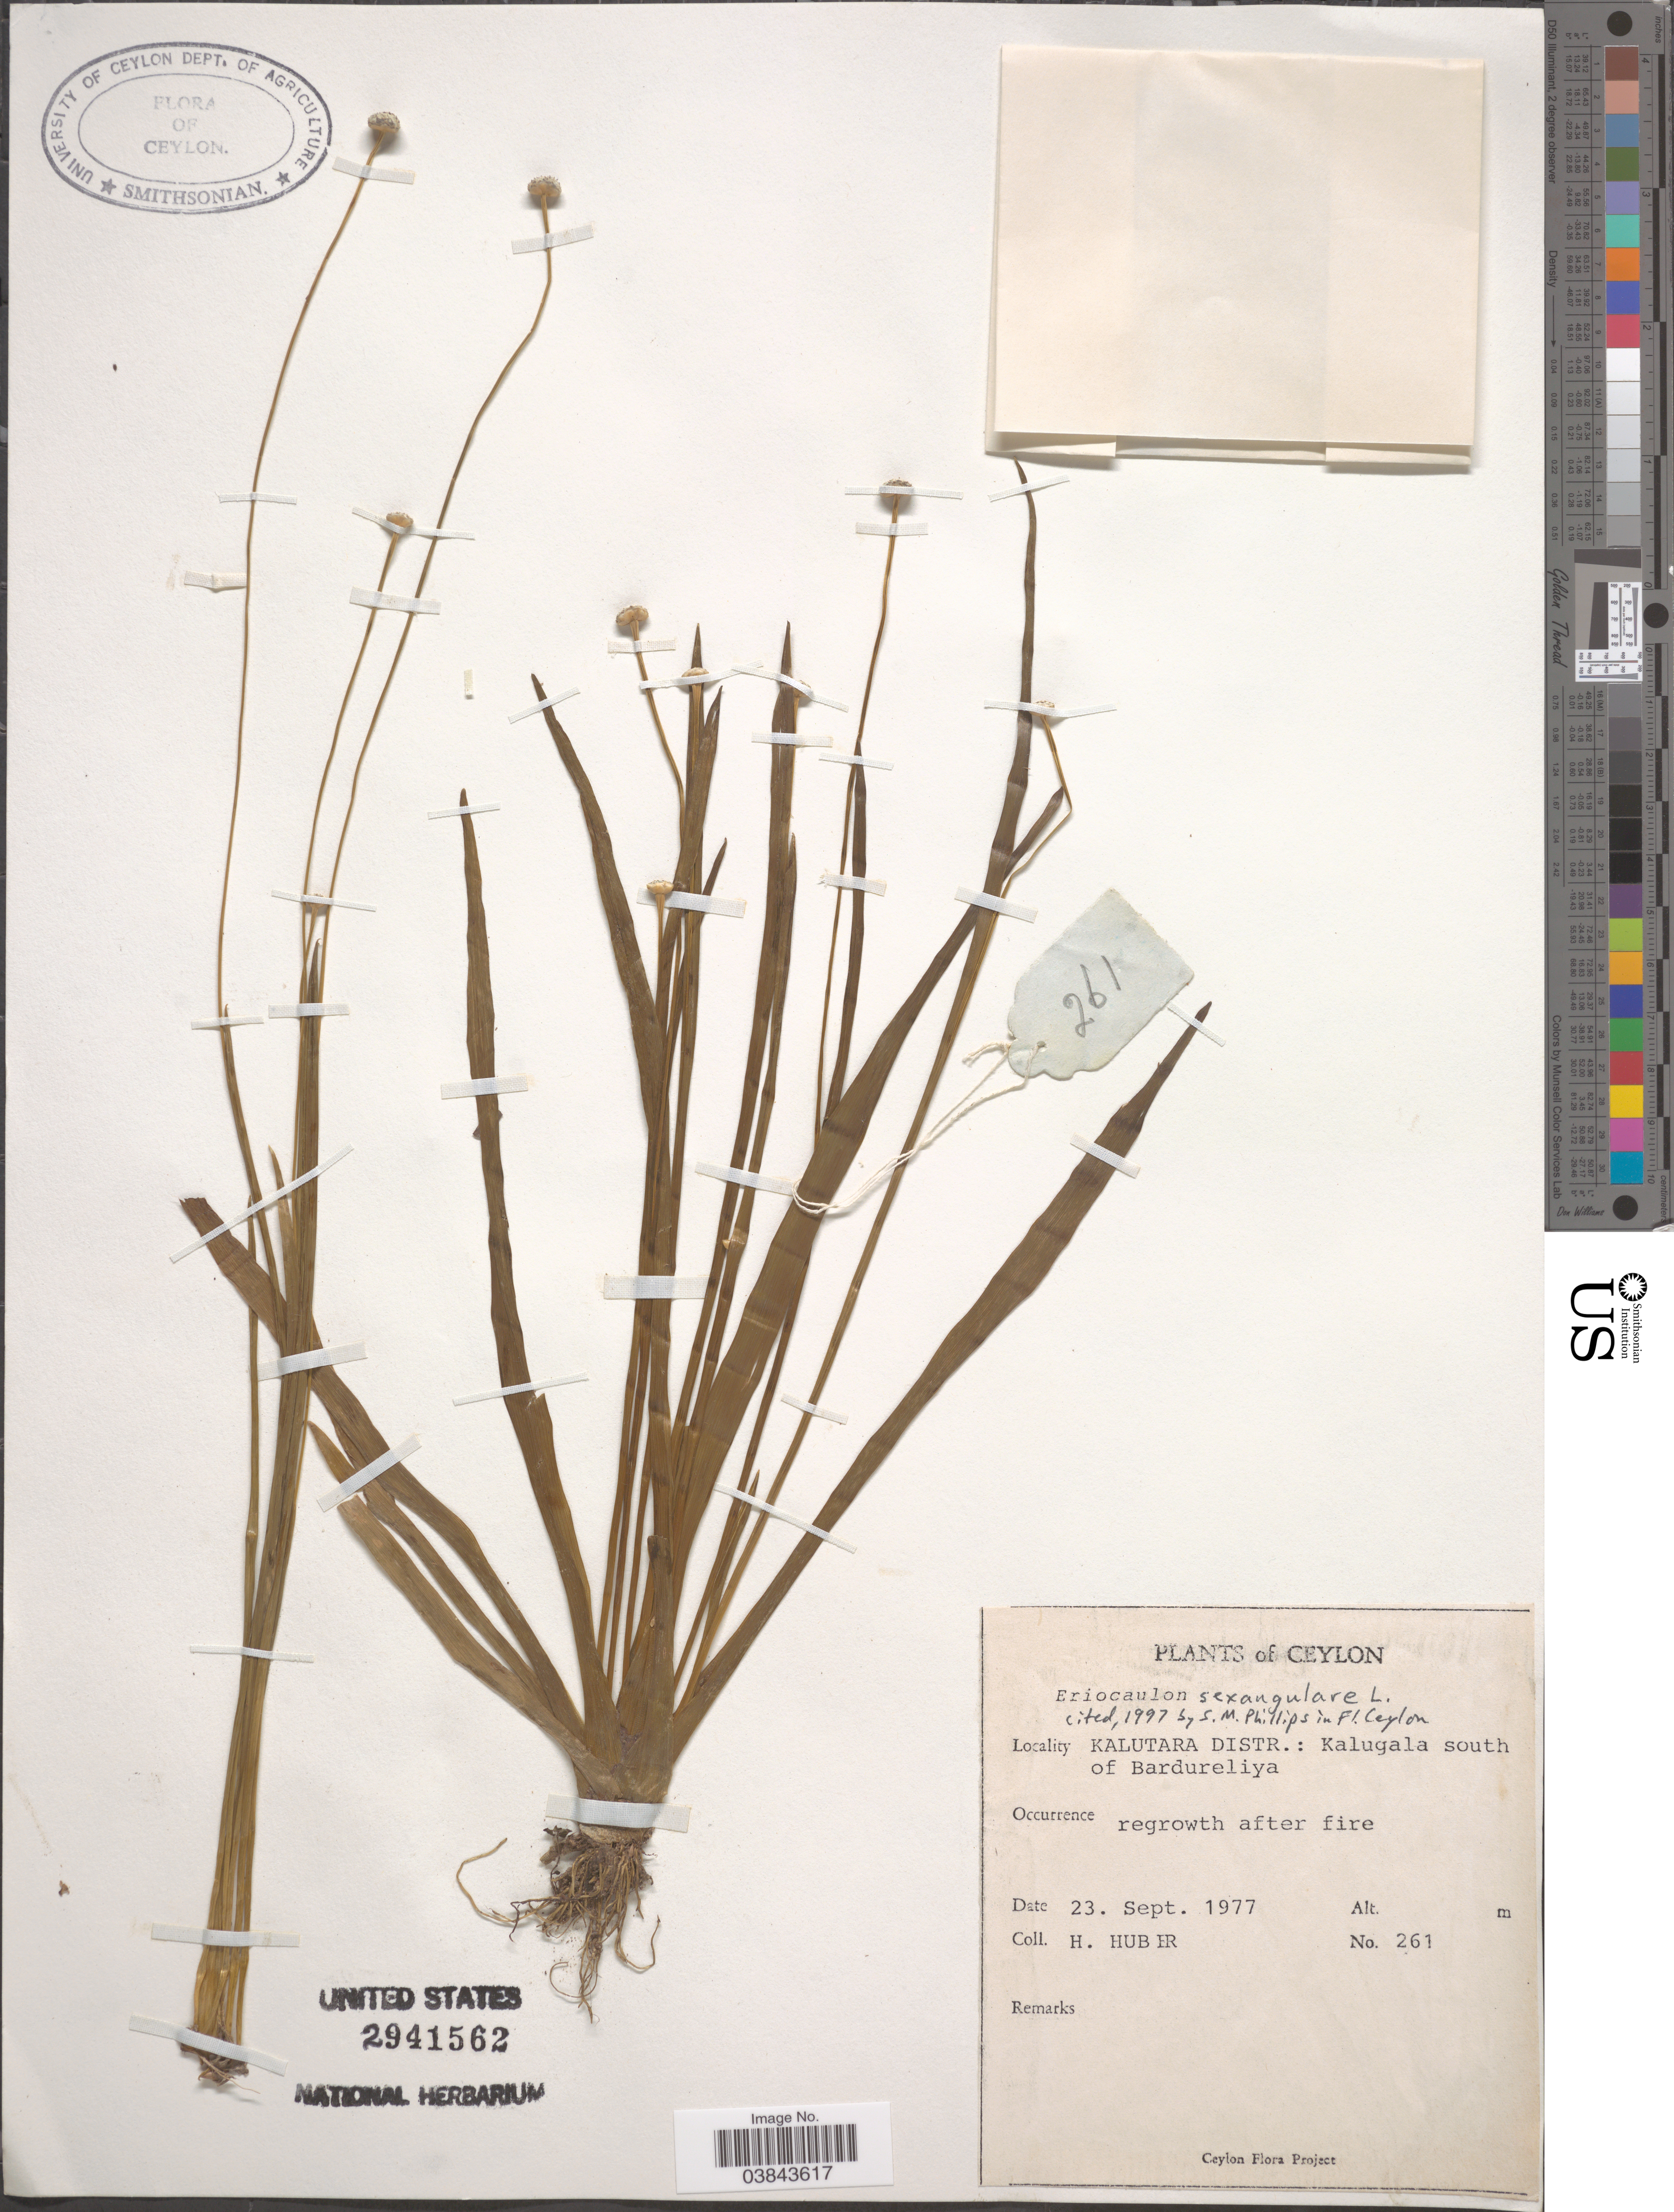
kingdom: Plantae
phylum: Tracheophyta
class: Liliopsida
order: Poales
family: Eriocaulaceae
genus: Eriocaulon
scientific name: Eriocaulon sexangulare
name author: L.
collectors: H. Huber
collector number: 261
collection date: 1977-09-23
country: Sri Lanka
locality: Ceylon. Kalutara Distr.: Kalugala south of Bardureliya.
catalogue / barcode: US 2941562